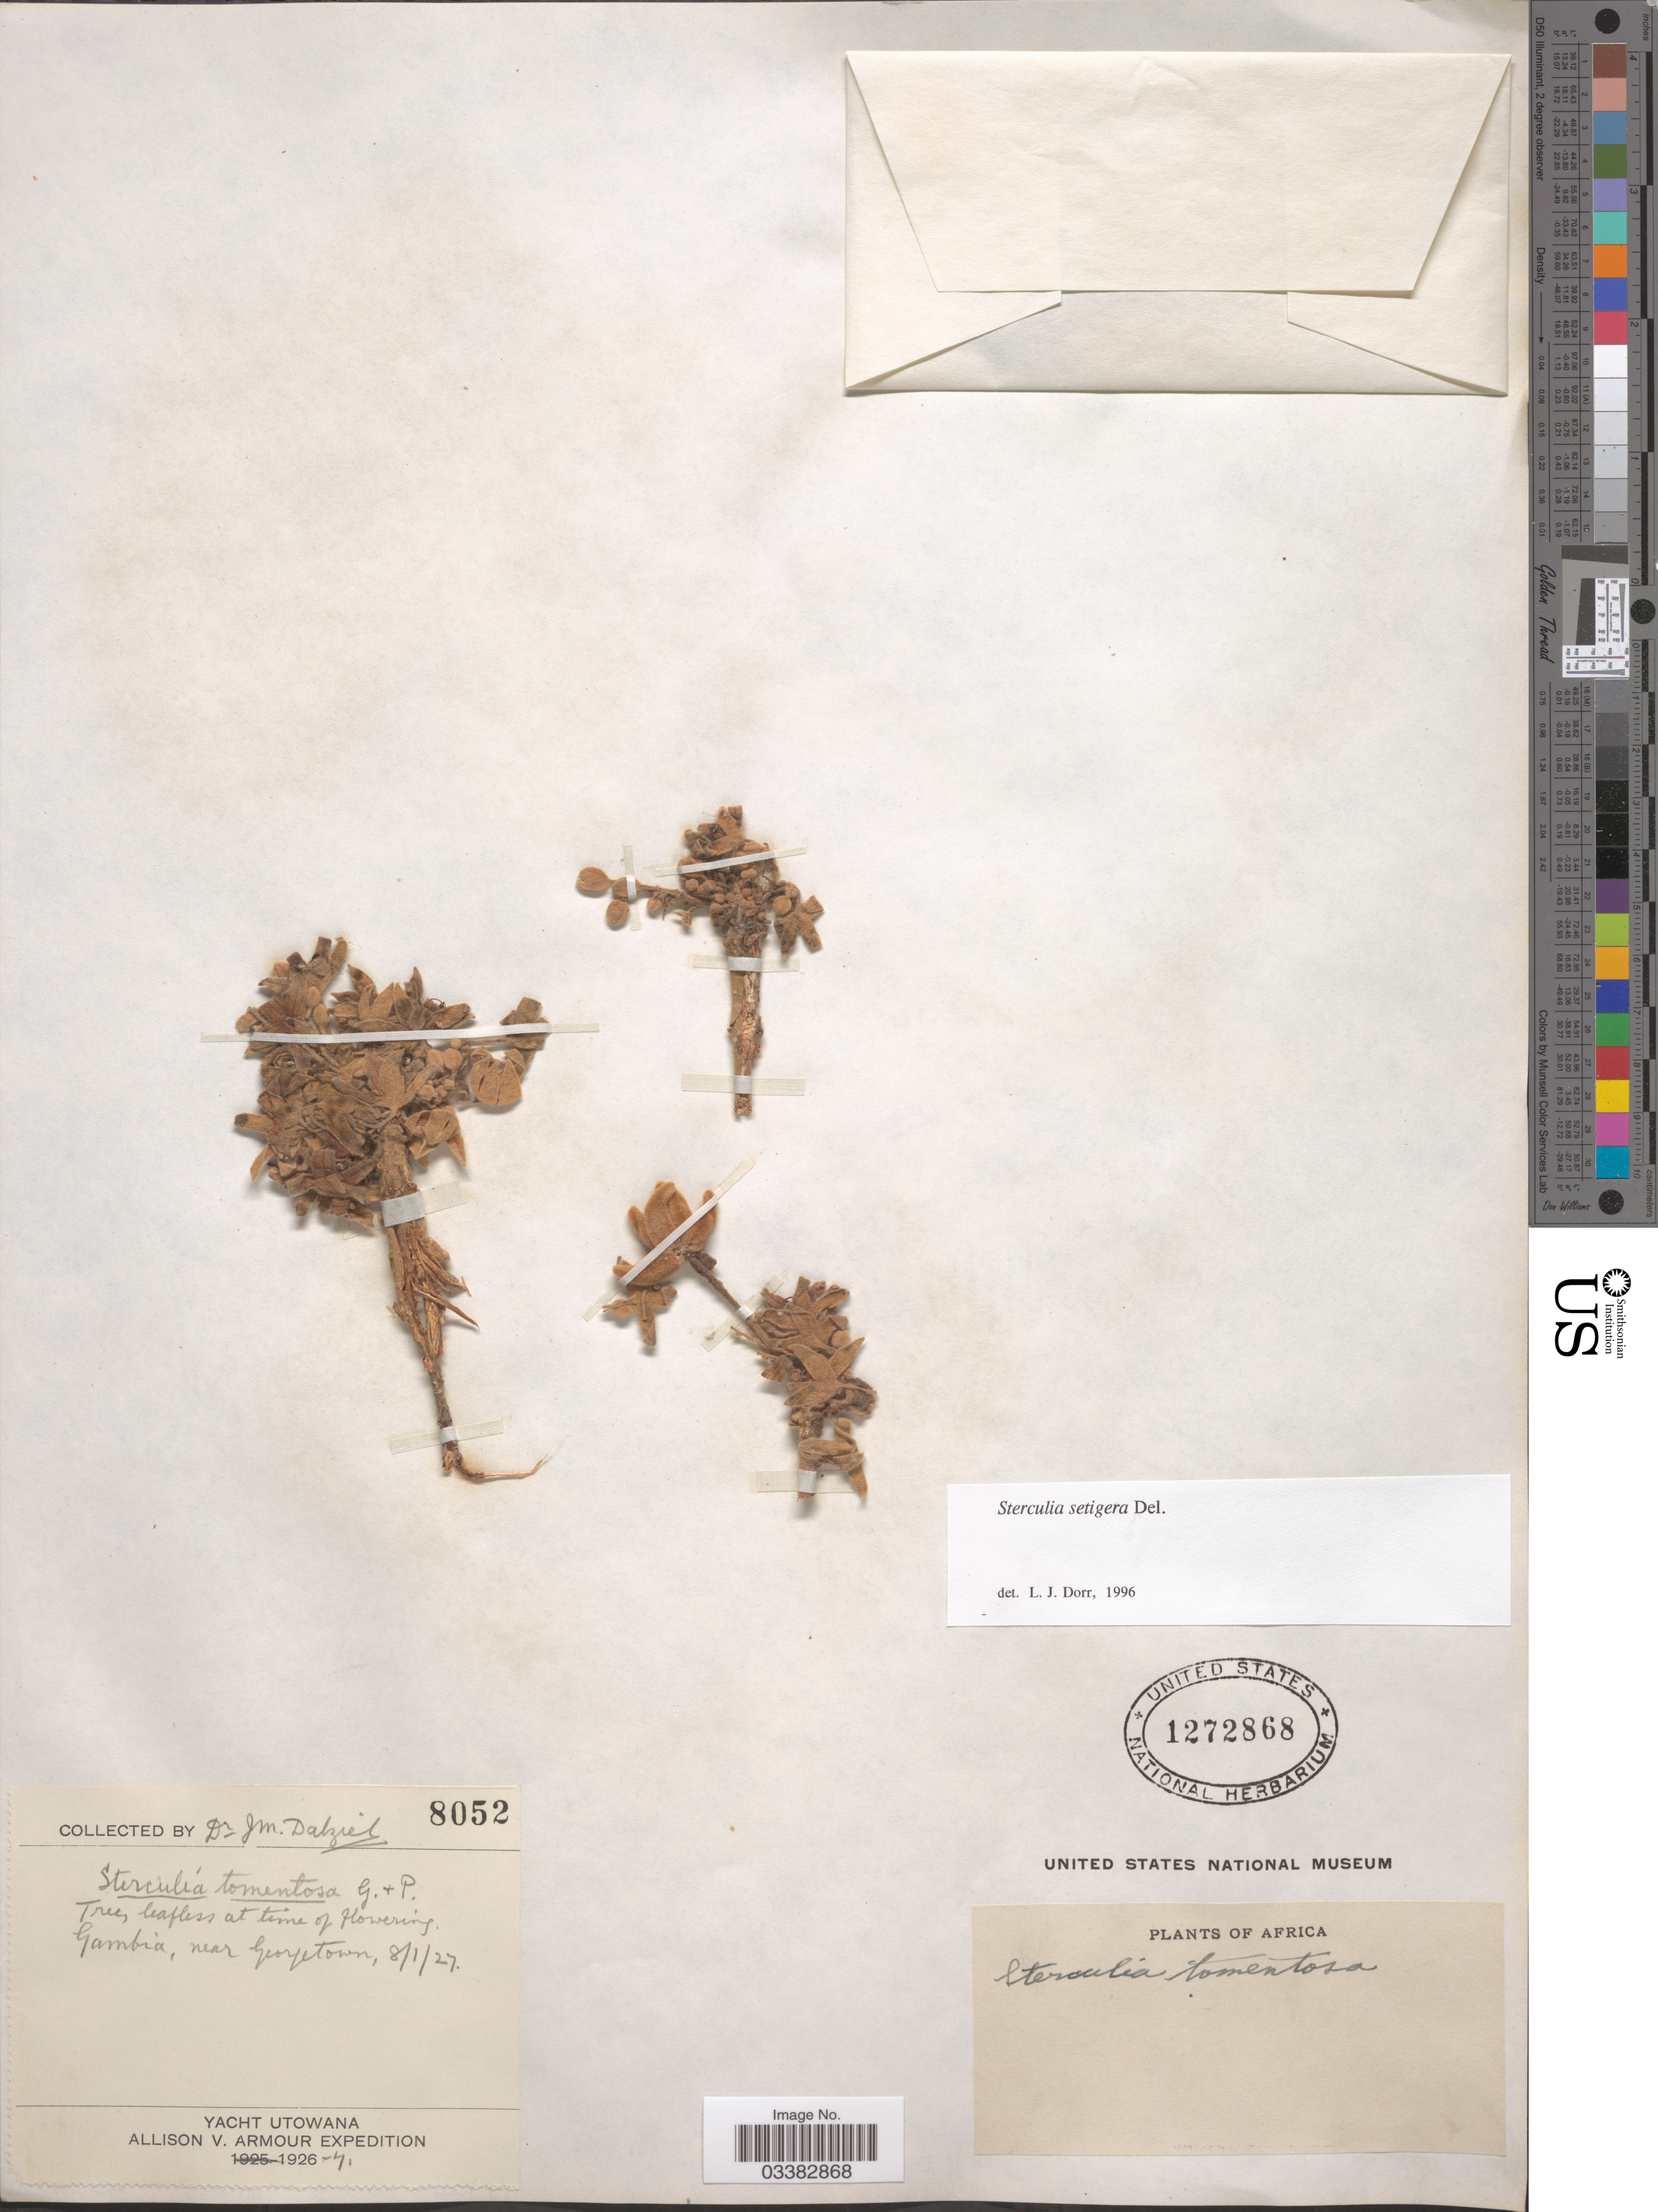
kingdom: Plantae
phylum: Tracheophyta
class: Magnoliopsida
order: Malvales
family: Malvaceae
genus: Sterculia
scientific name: Sterculia setigera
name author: Delile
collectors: J. Dalziel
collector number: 8052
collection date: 1927-01-08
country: Gambia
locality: Near Georgetown.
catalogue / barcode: US 1272868